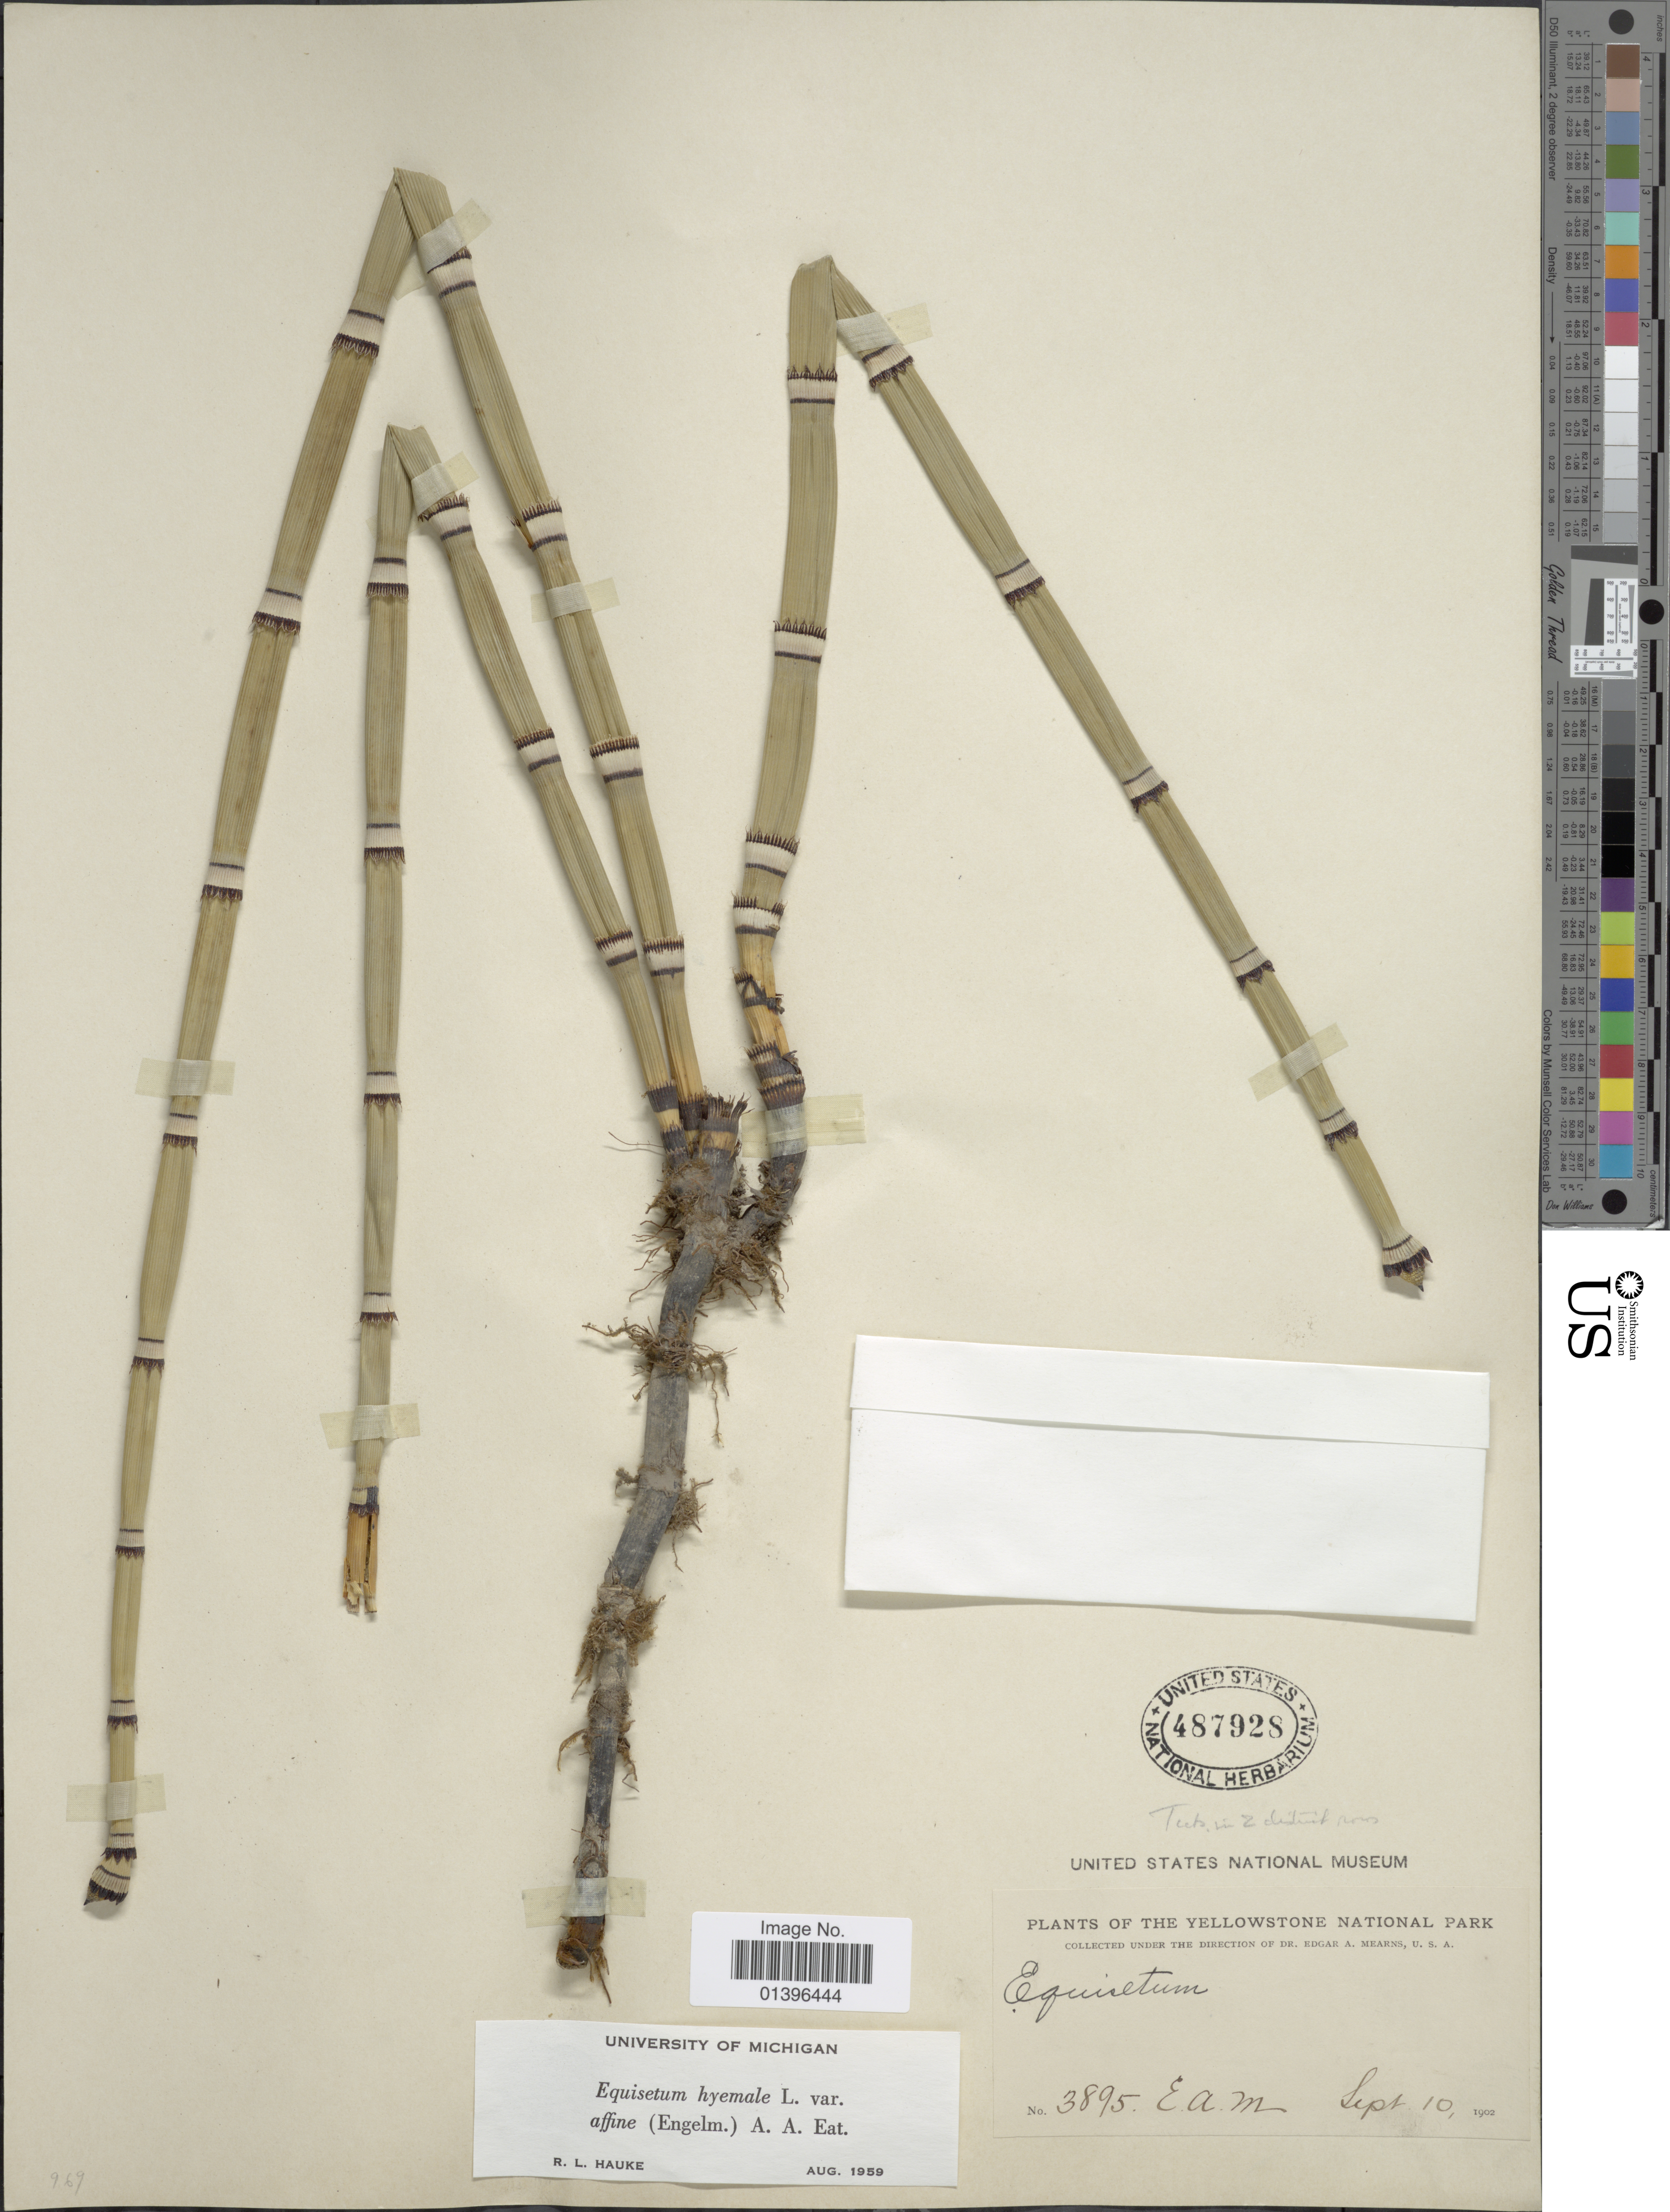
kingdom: Plantae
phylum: Tracheophyta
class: Polypodiopsida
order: Equisetales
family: Equisetaceae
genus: Equisetum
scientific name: Equisetum hyemale var. affine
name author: (Engelm.) A.A. Eaton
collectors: E. A. Mearns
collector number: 3895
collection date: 1902-09-10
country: United States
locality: Yellowstone National Park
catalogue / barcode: US 487928